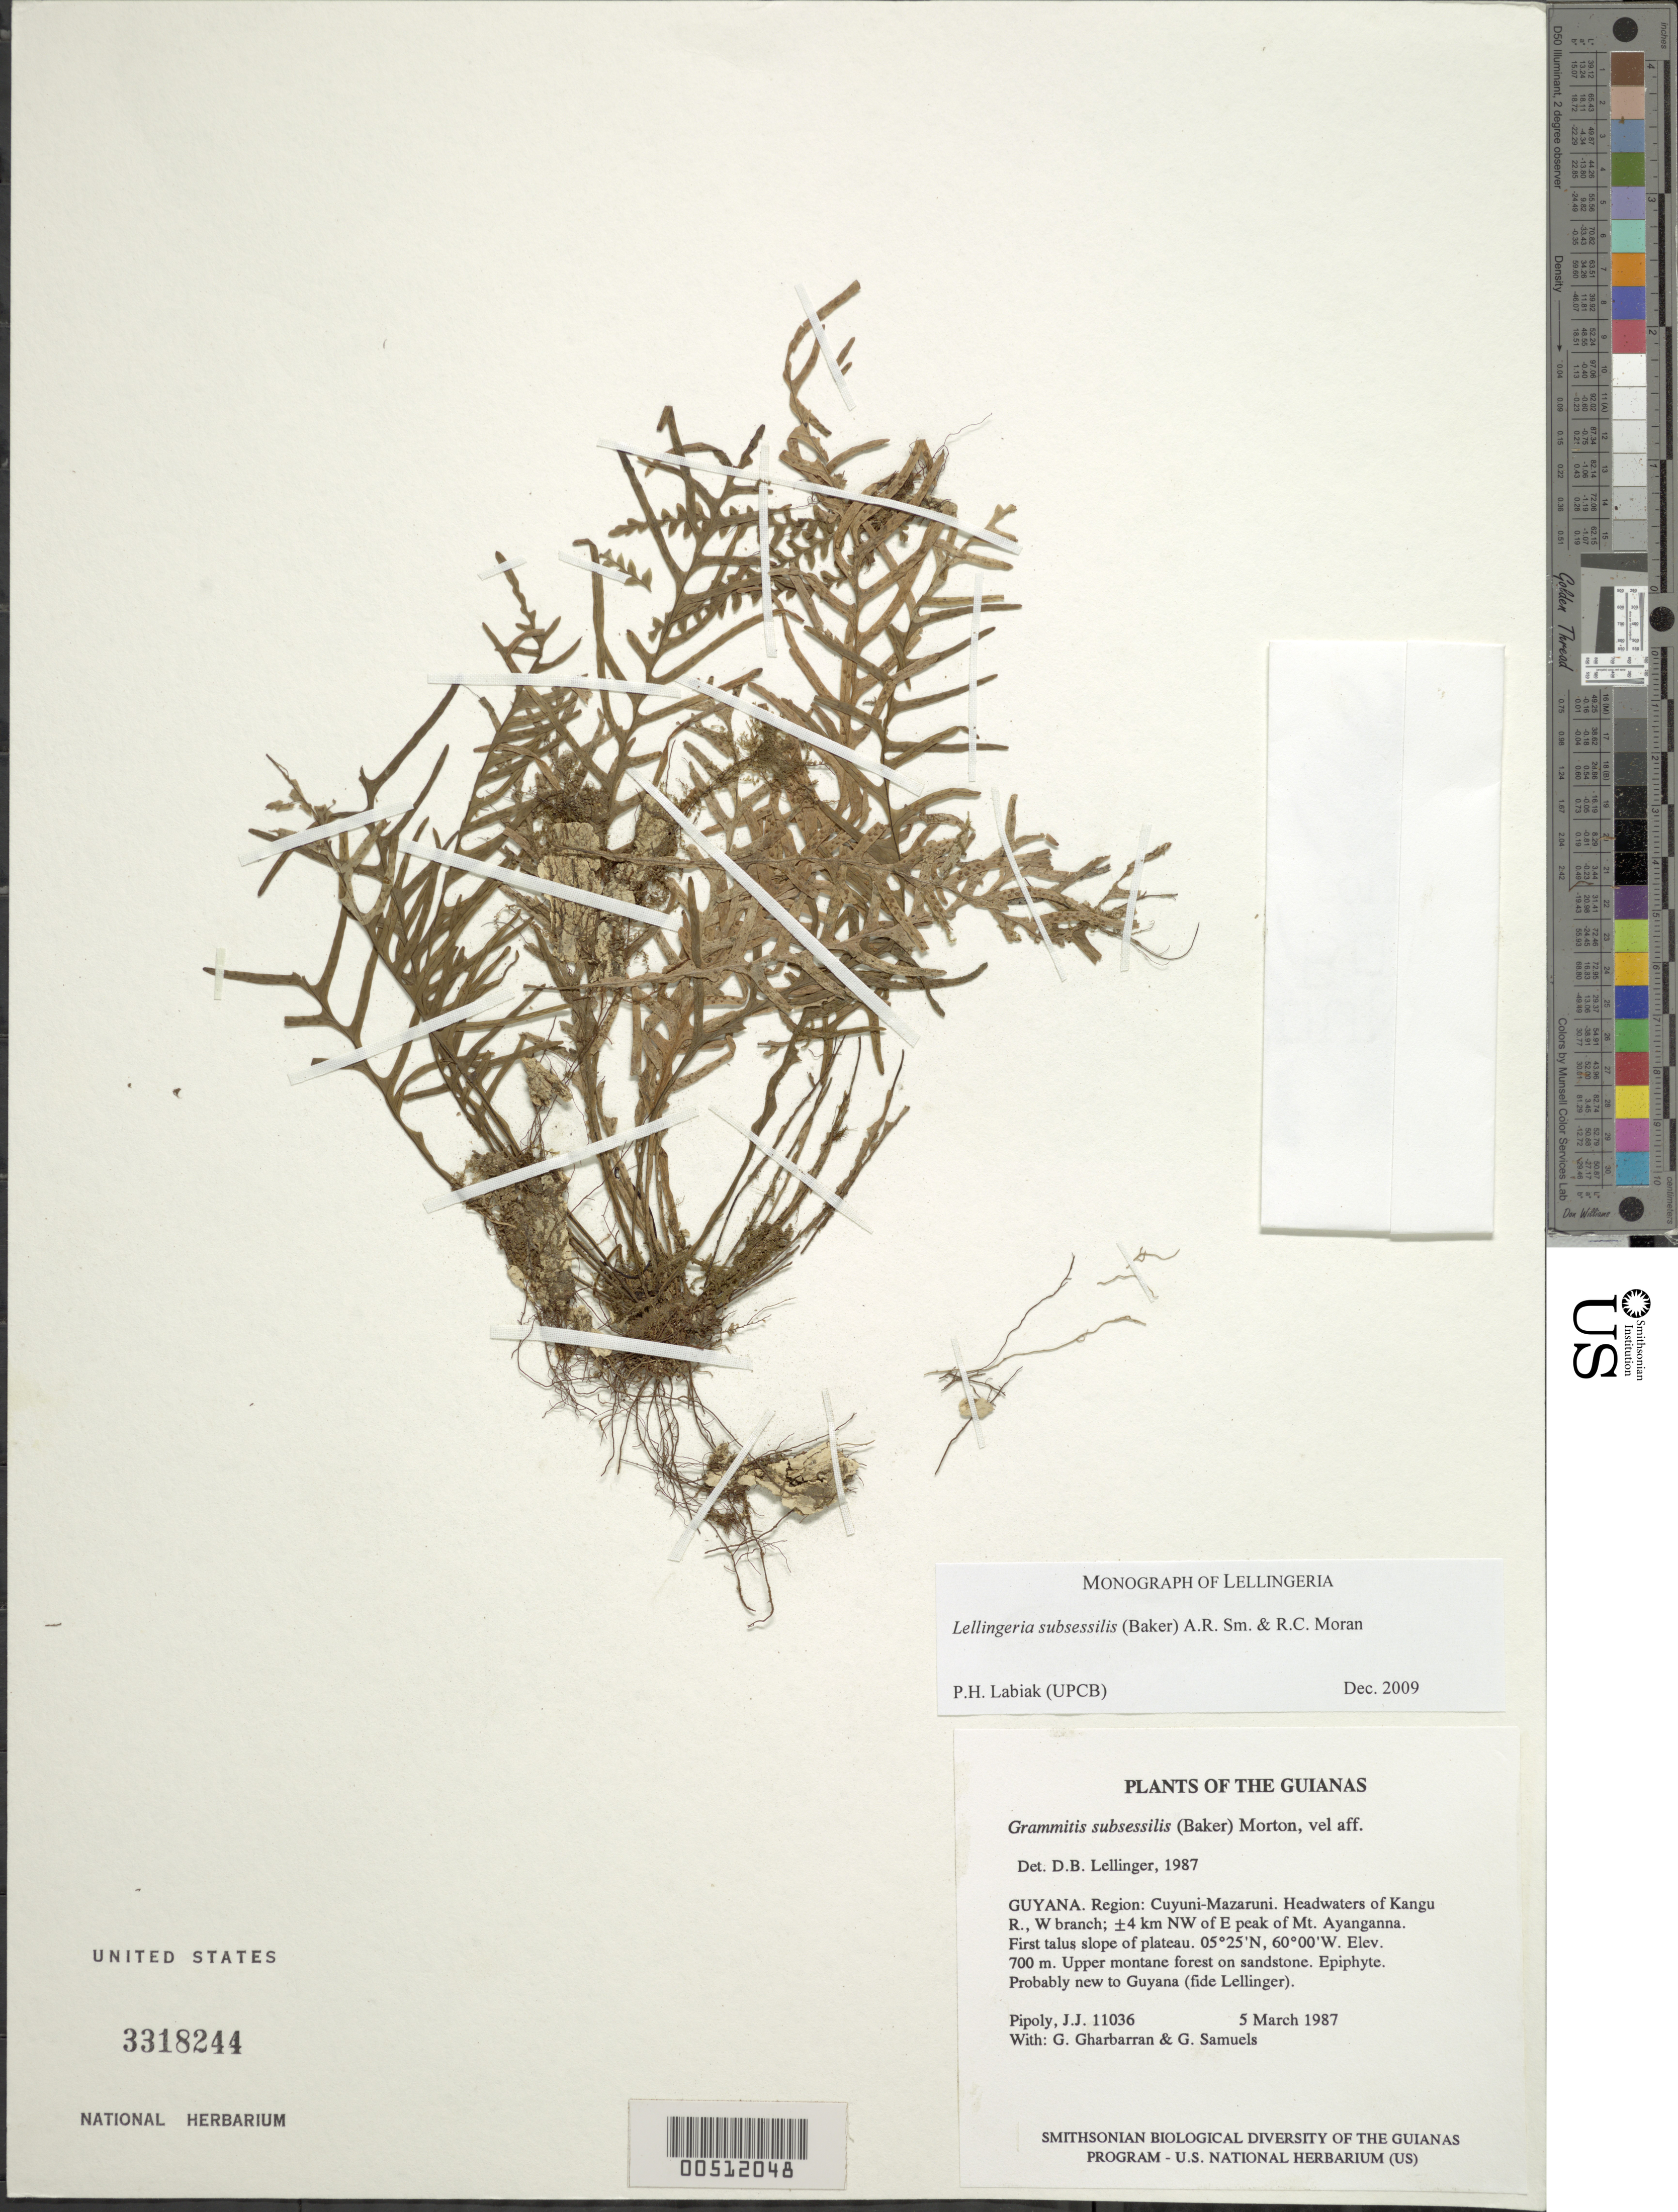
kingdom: Plantae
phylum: Tracheophyta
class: Polypodiopsida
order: Polypodiales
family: Polypodiaceae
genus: Lellingeria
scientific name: Lellingeria subsessilis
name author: (Baker) A.R. Sm. & R.C. Moran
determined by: Labiak, P. H.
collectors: J. J. Pipoly, G. Gharbarran & G. Samuels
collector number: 11036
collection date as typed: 5 March 1987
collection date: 1987-03-05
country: Guyana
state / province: Cuyuni-Mazaruni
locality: Headwaters of Kangu R., W branch; ±4 km NW of E peak of Mt. Ayanganna. First talus slope of plateau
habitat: Upper montane forest on sandstone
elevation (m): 700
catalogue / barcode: US 3318244